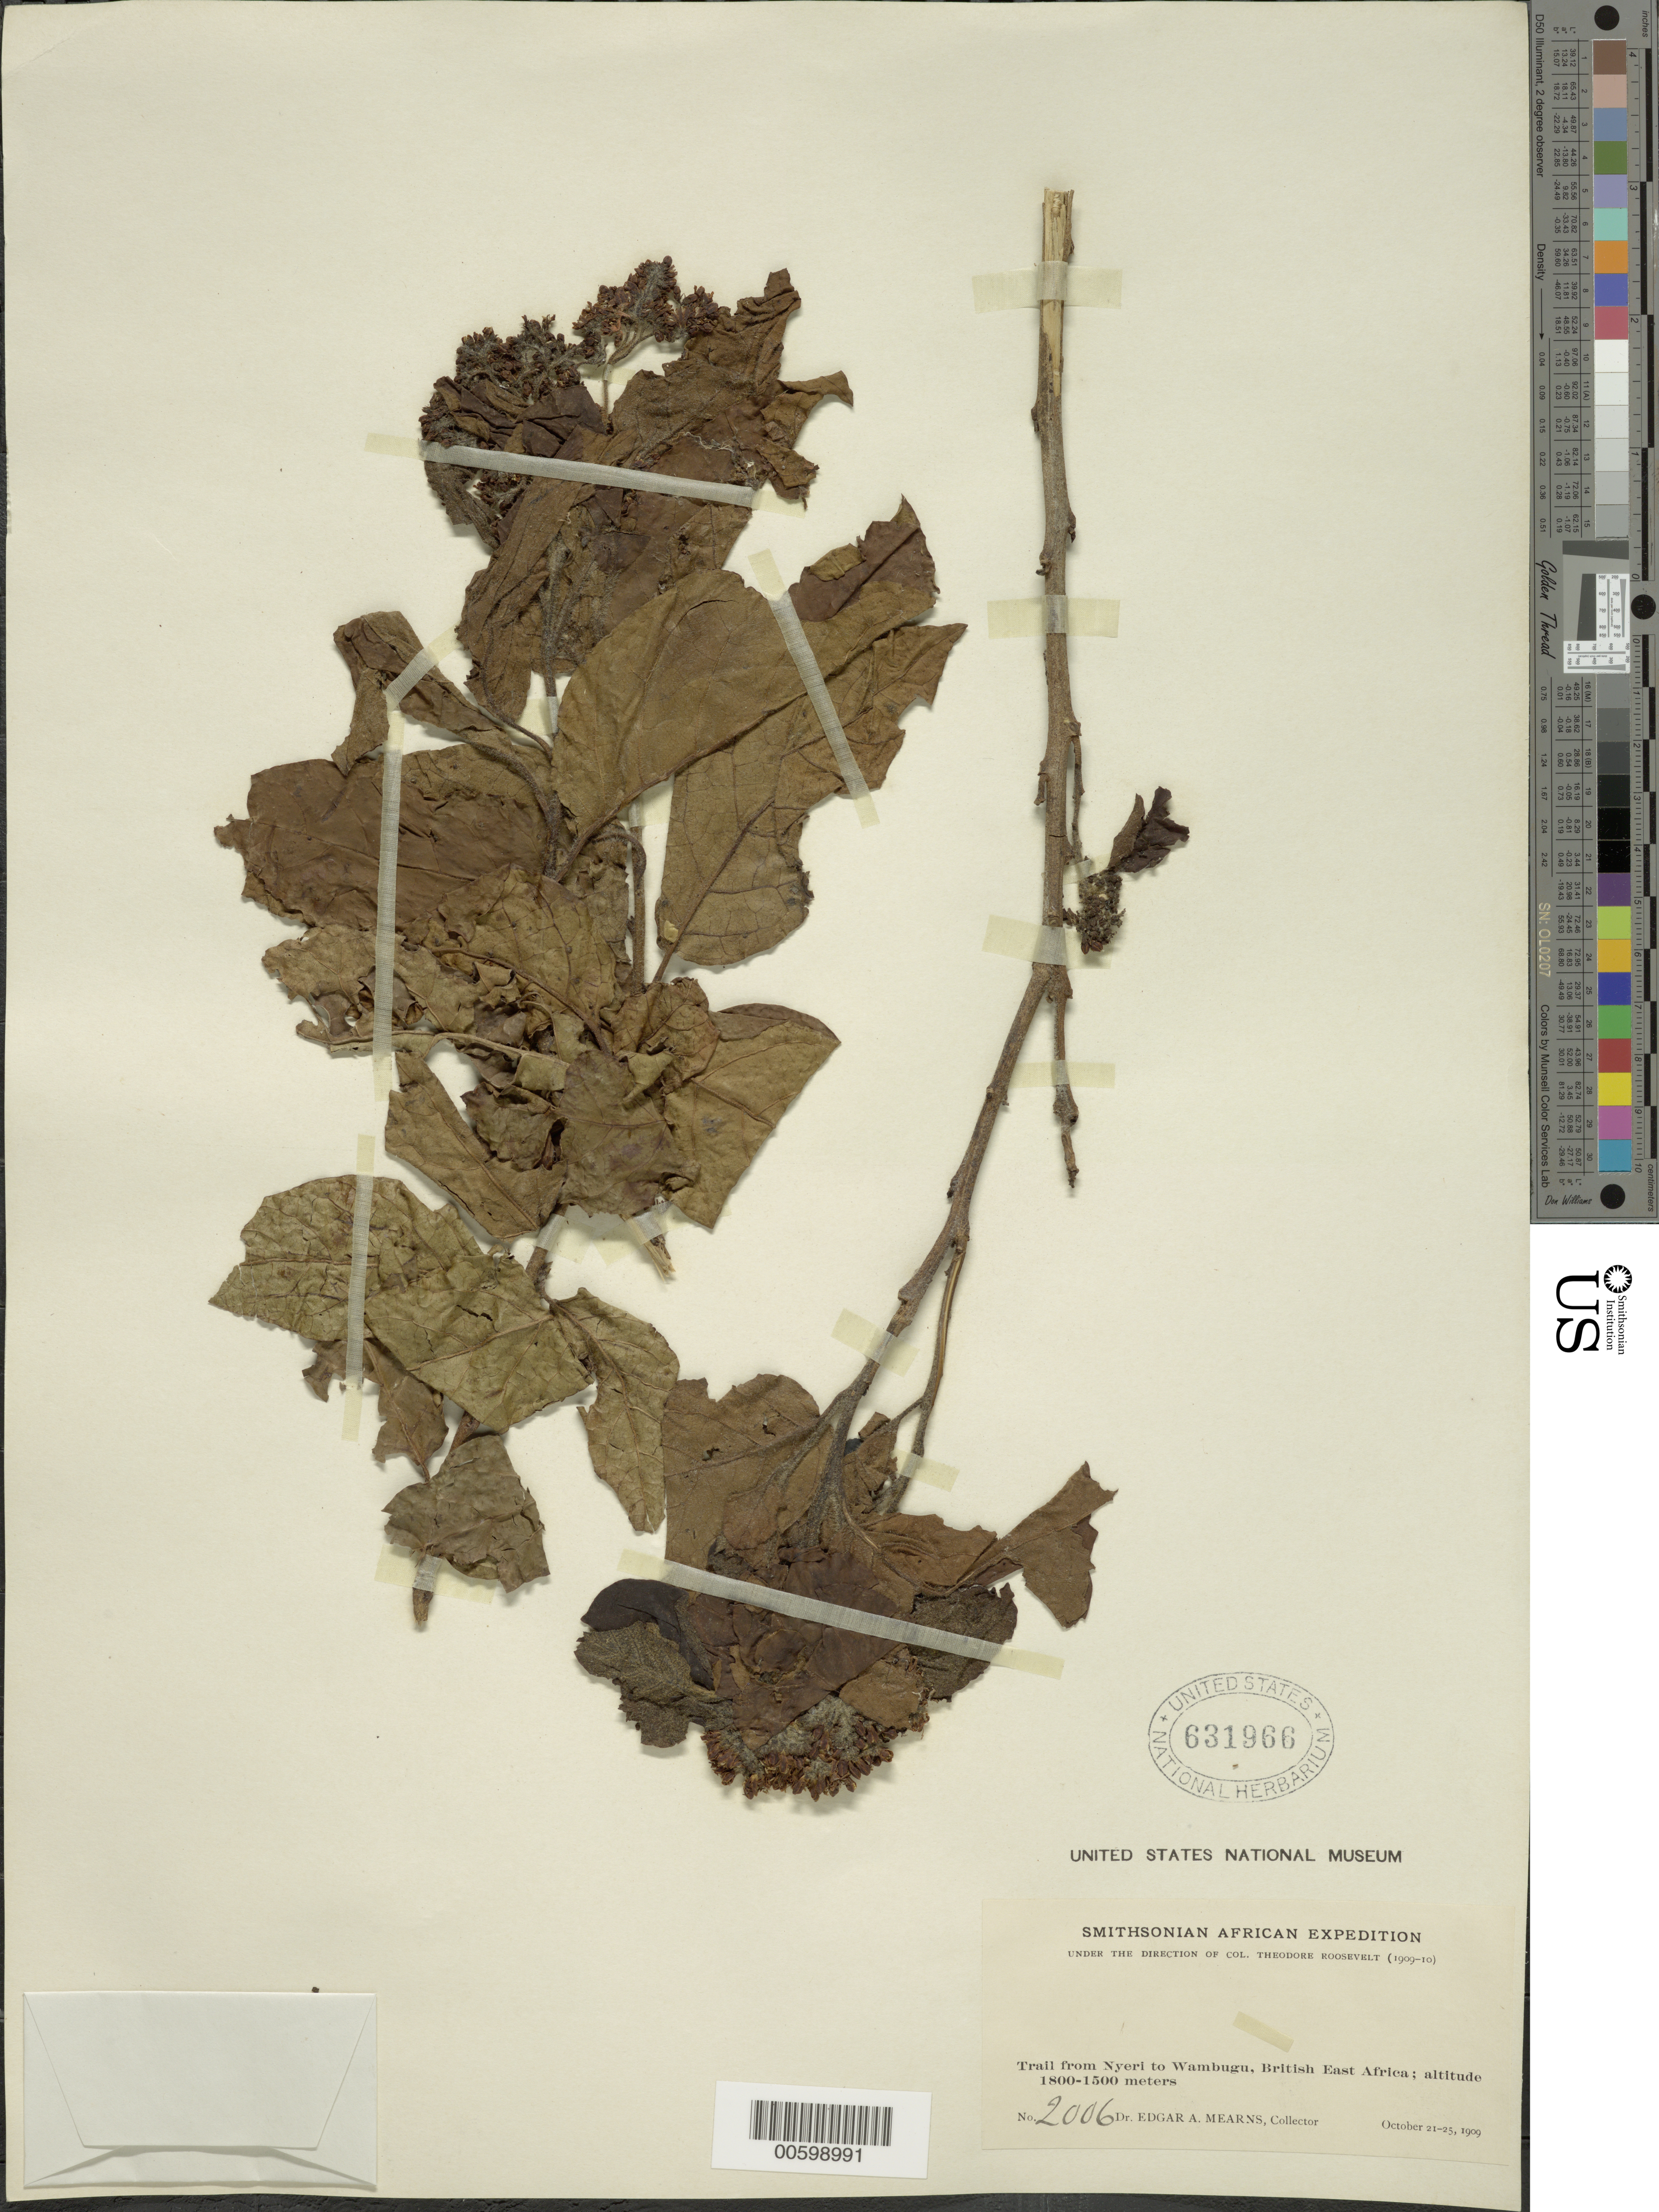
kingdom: Plantae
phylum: Tracheophyta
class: Magnoliopsida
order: Boraginales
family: Boraginaceae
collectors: E. A. Mearns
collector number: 2006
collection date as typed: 21 Oct 1909 to 25 Oct 1909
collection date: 1909-10-21/1909-10-25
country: Kenya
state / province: Nyeri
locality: Trail from Nyeri to Wambugu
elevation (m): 1800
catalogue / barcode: US 631966